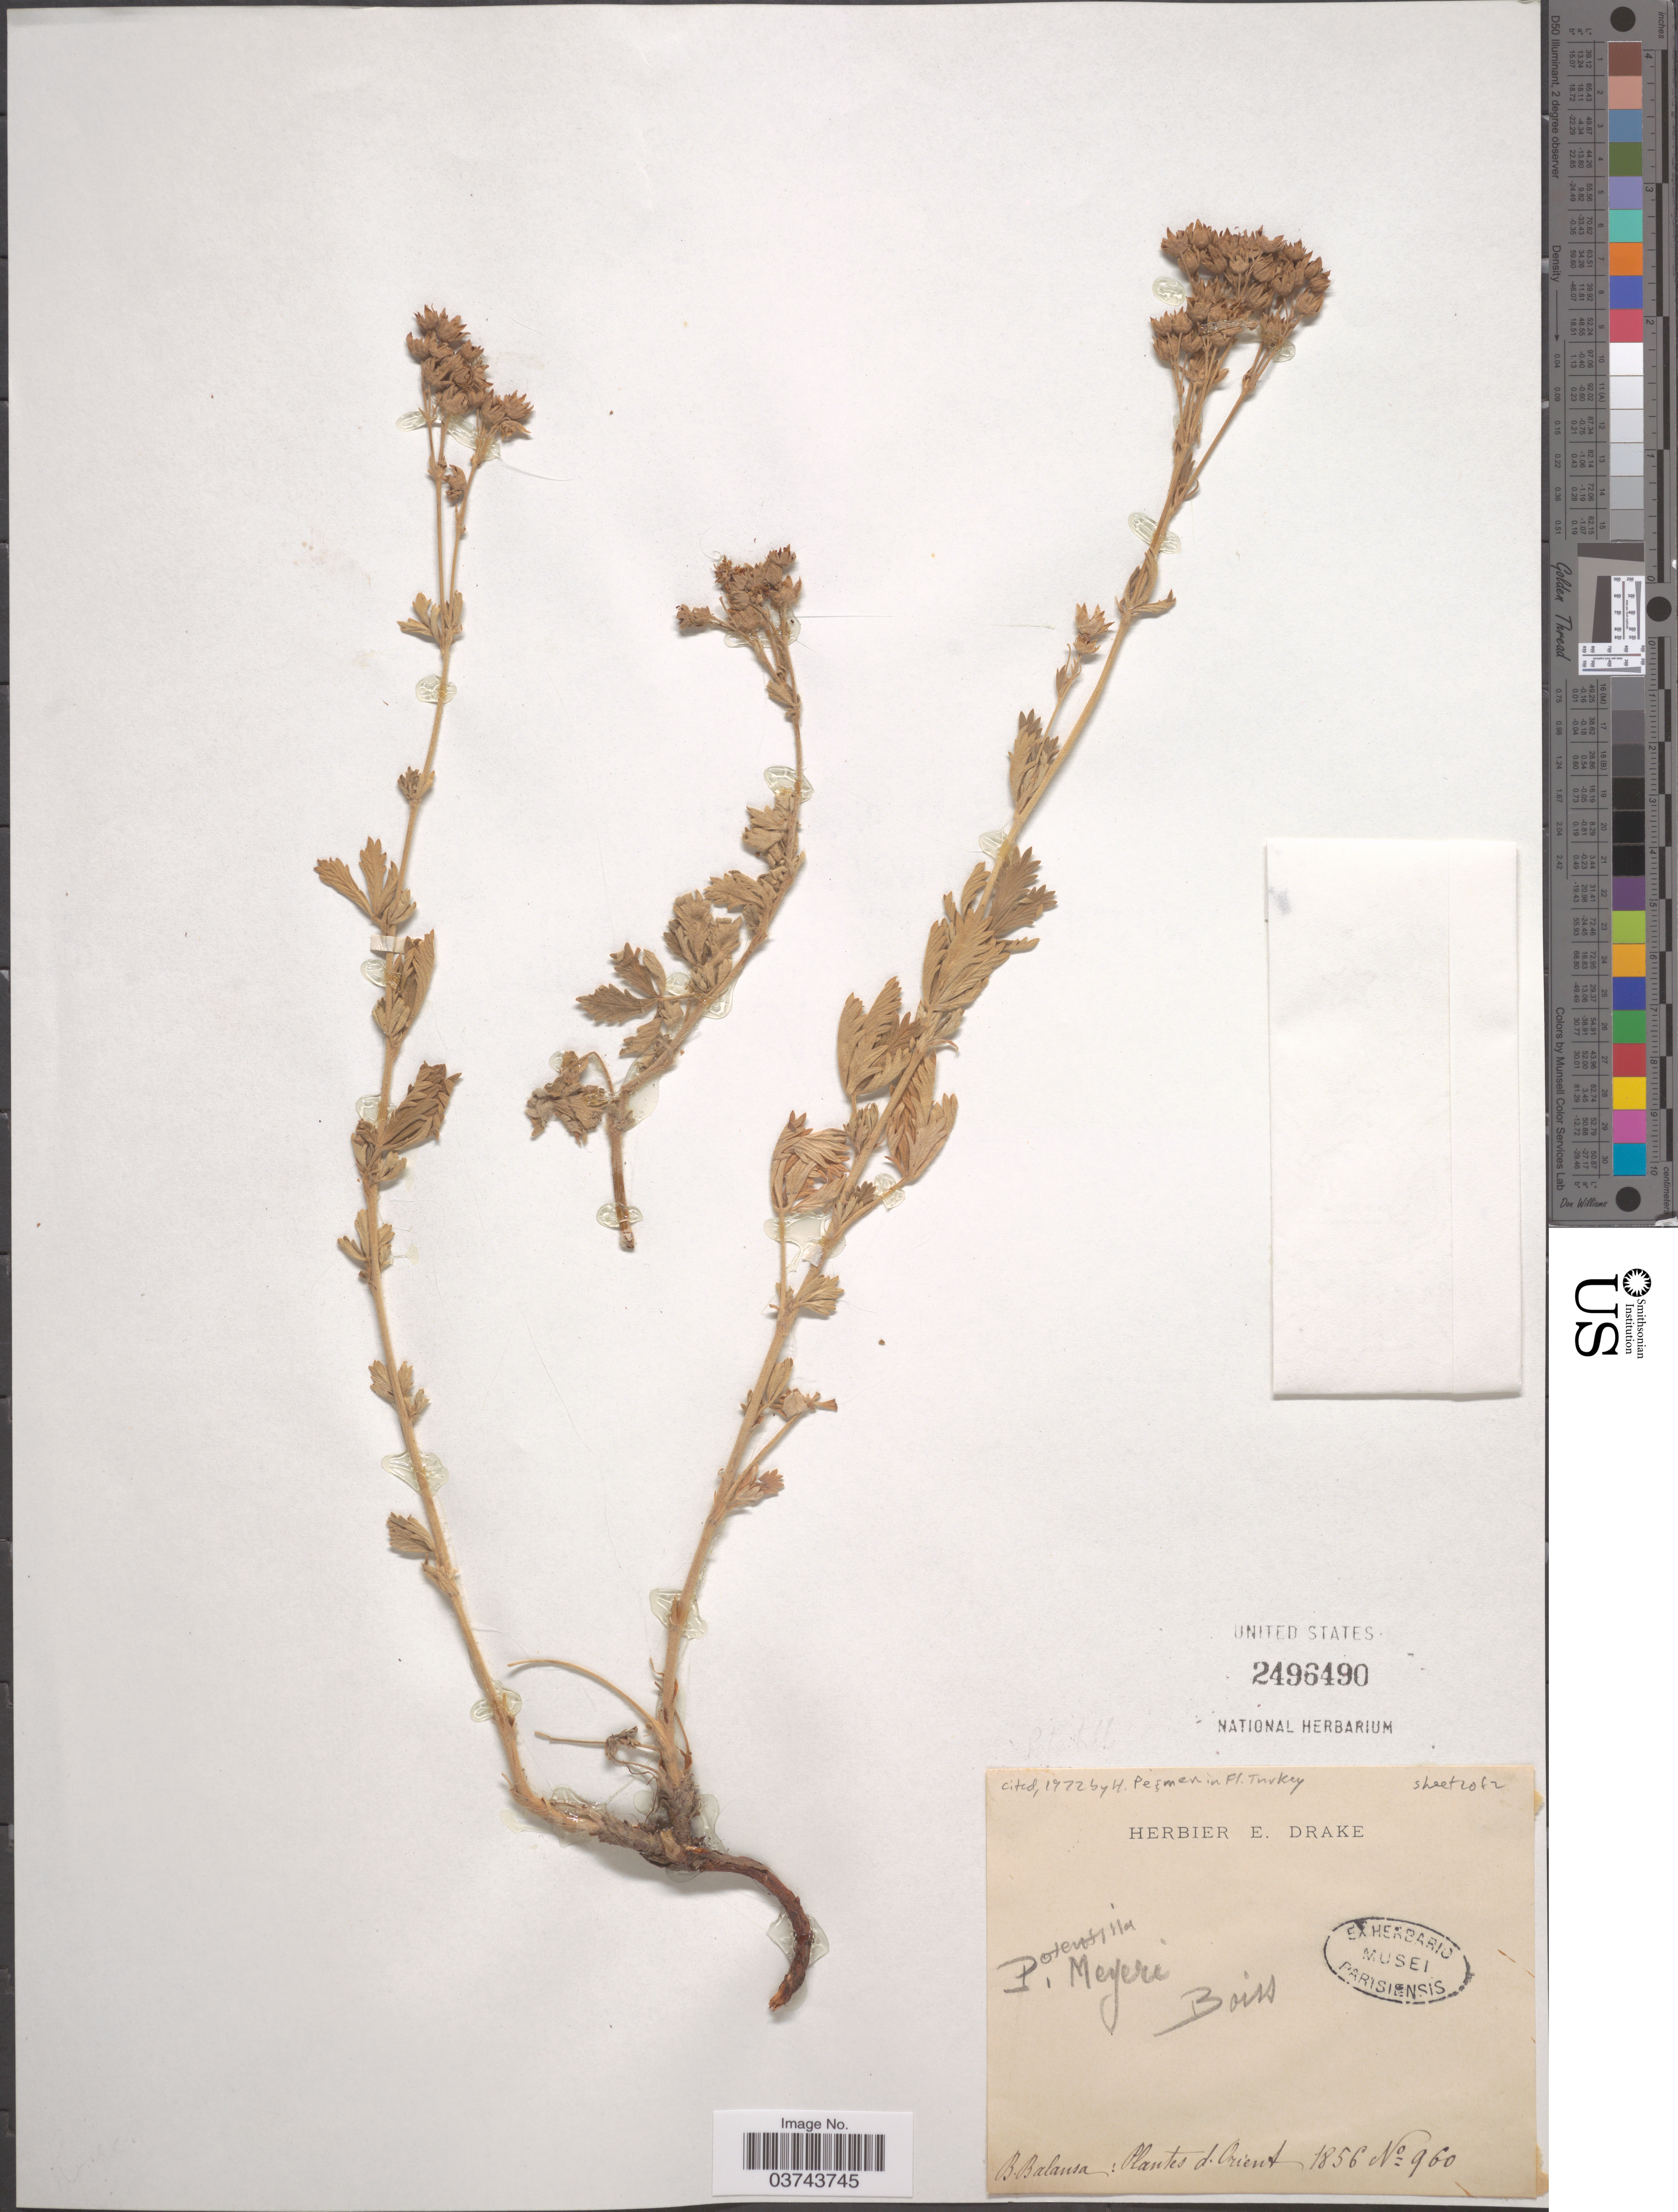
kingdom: Plantae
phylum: Tracheophyta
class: Magnoliopsida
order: Rosales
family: Rosaceae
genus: Potentilla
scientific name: Potentilla meyeri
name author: Boiss.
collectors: B. Balansa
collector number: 960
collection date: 1856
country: Turkey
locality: D'Orient.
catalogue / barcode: US 2496490